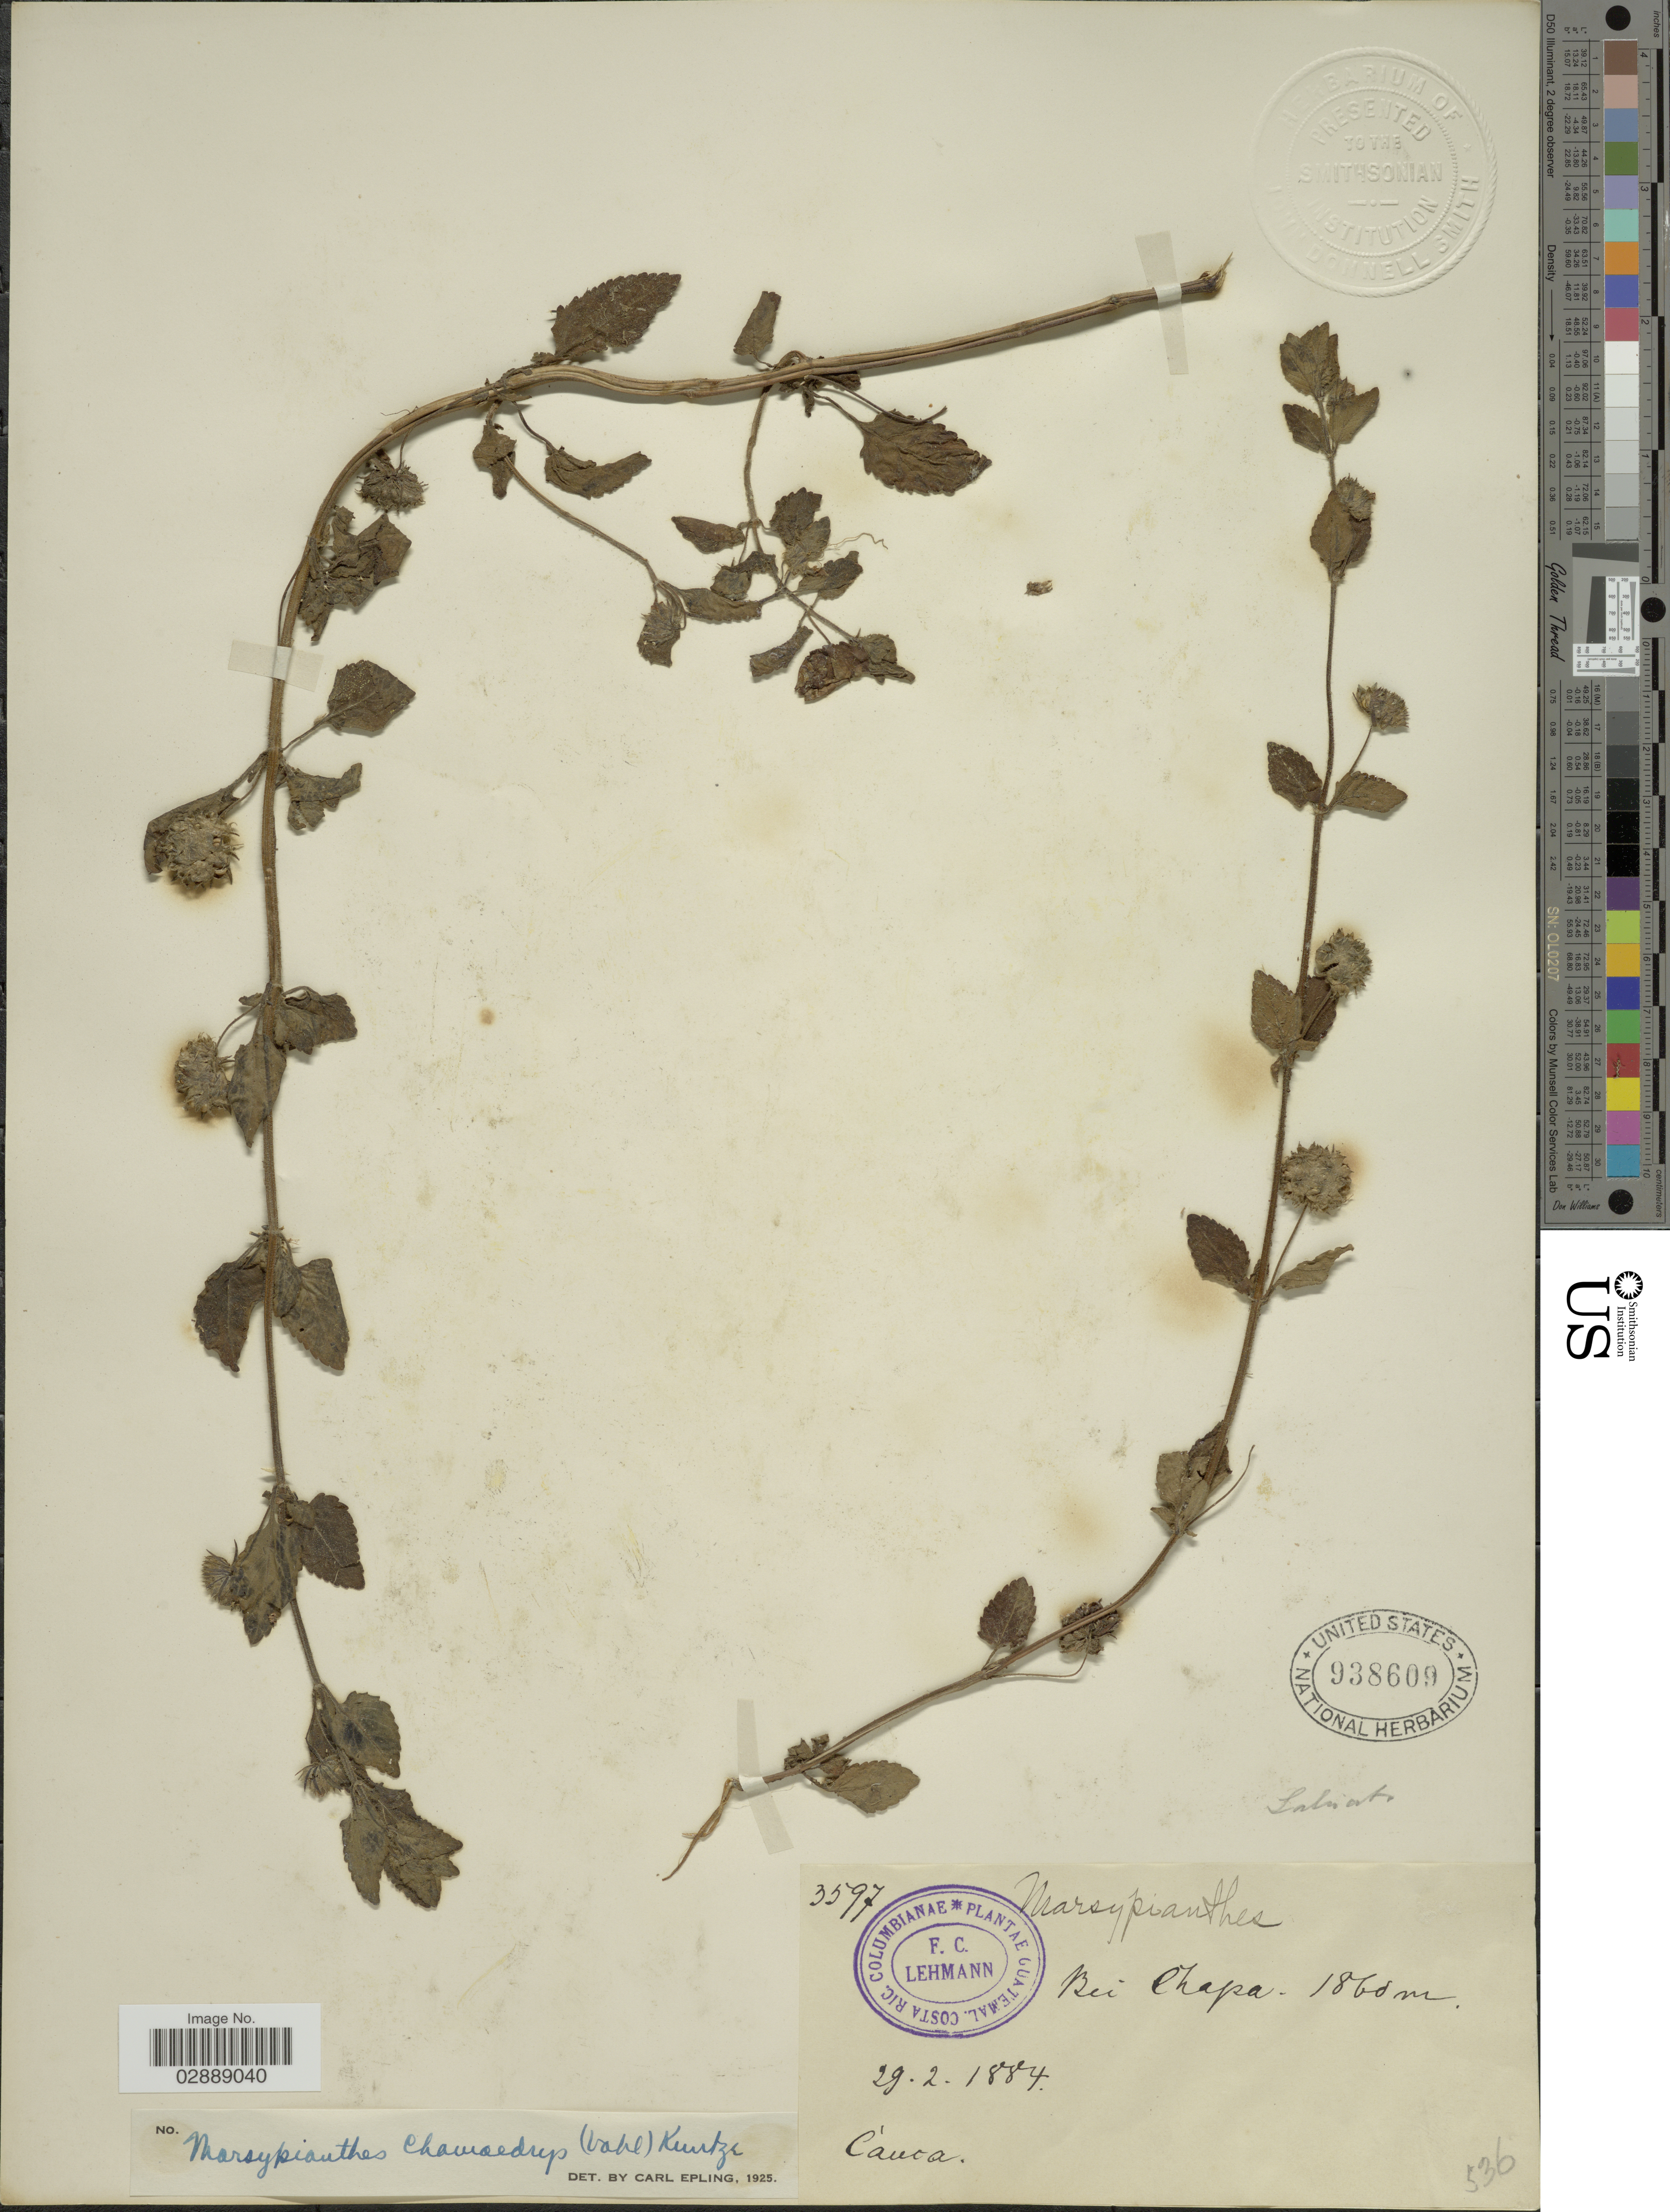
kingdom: Plantae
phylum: Tracheophyta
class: Magnoliopsida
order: Lamiales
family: Lamiaceae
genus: Marsypianthes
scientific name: Marsypianthes chamaedrys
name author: (Vahl) Kuntze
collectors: F. C. Lehmann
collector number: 3597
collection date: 1884-02-29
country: Colombia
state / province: Cauca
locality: Bei Chapa.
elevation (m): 1860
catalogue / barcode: US 938609